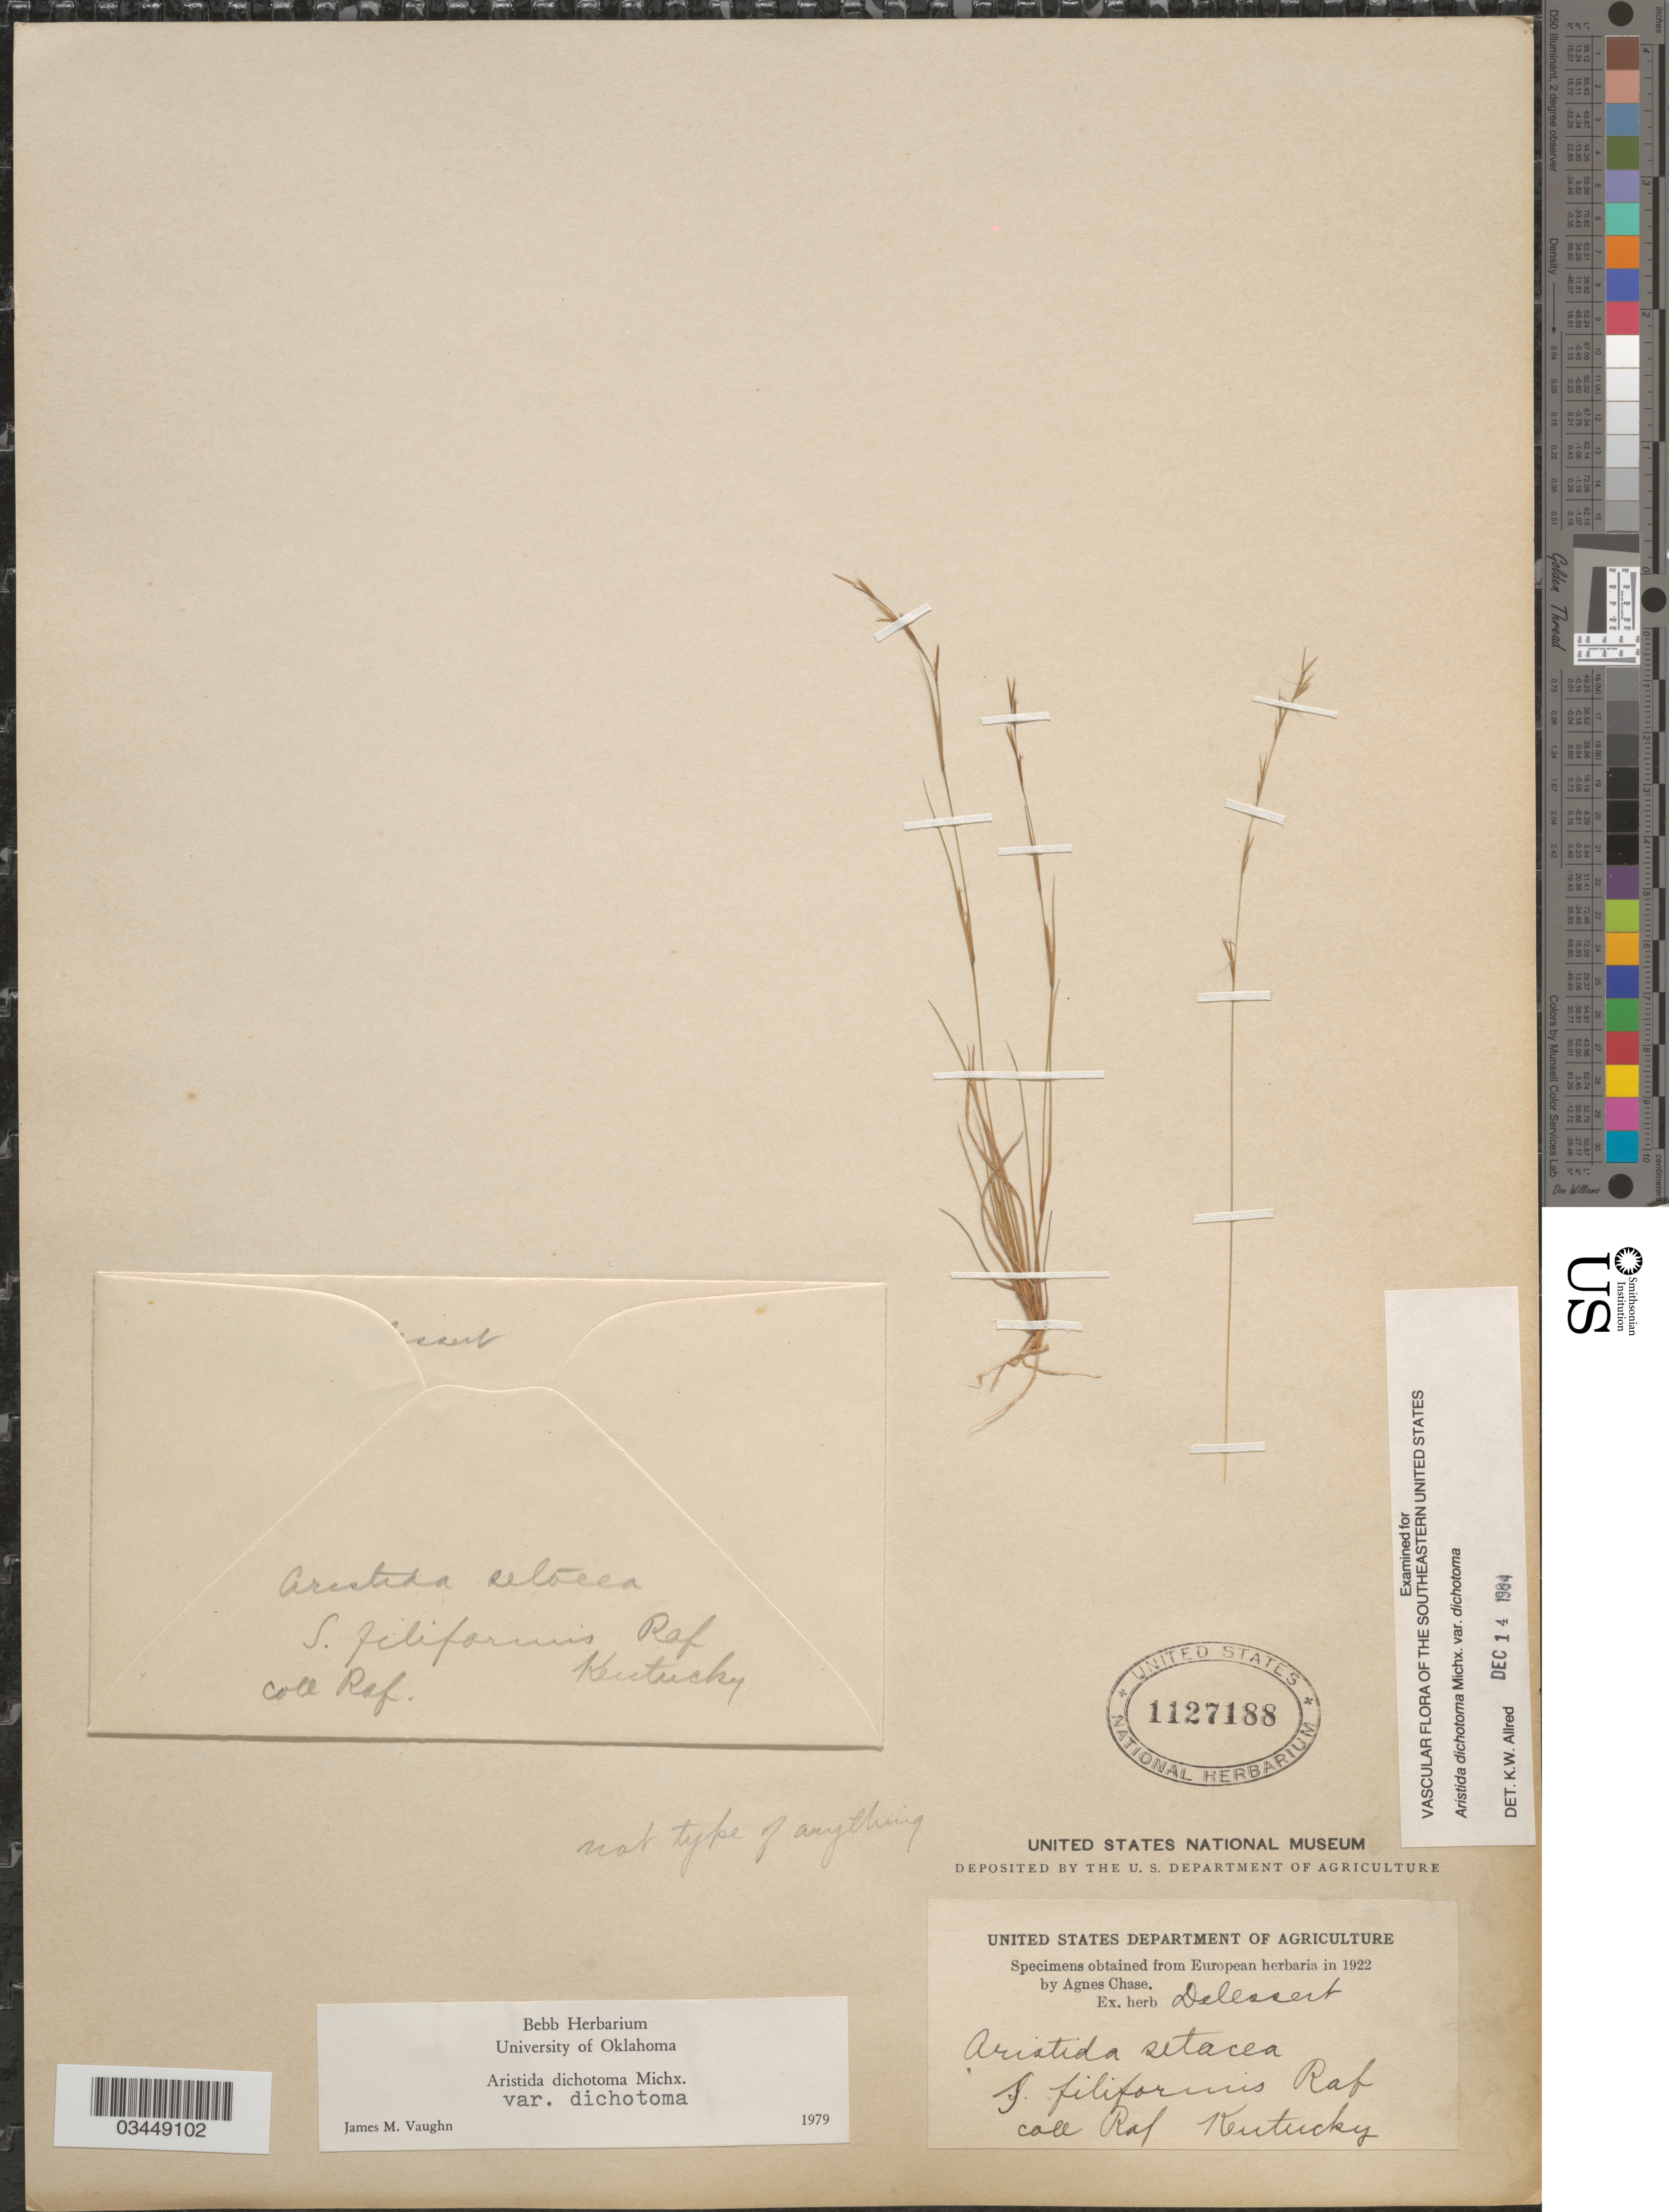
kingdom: Plantae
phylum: Tracheophyta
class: Liliopsida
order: Poales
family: Poaceae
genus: Aristida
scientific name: Aristida dichotoma var. dichotoma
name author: Michx.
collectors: Rafinesque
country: United States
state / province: Kentucky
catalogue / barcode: US 1127188